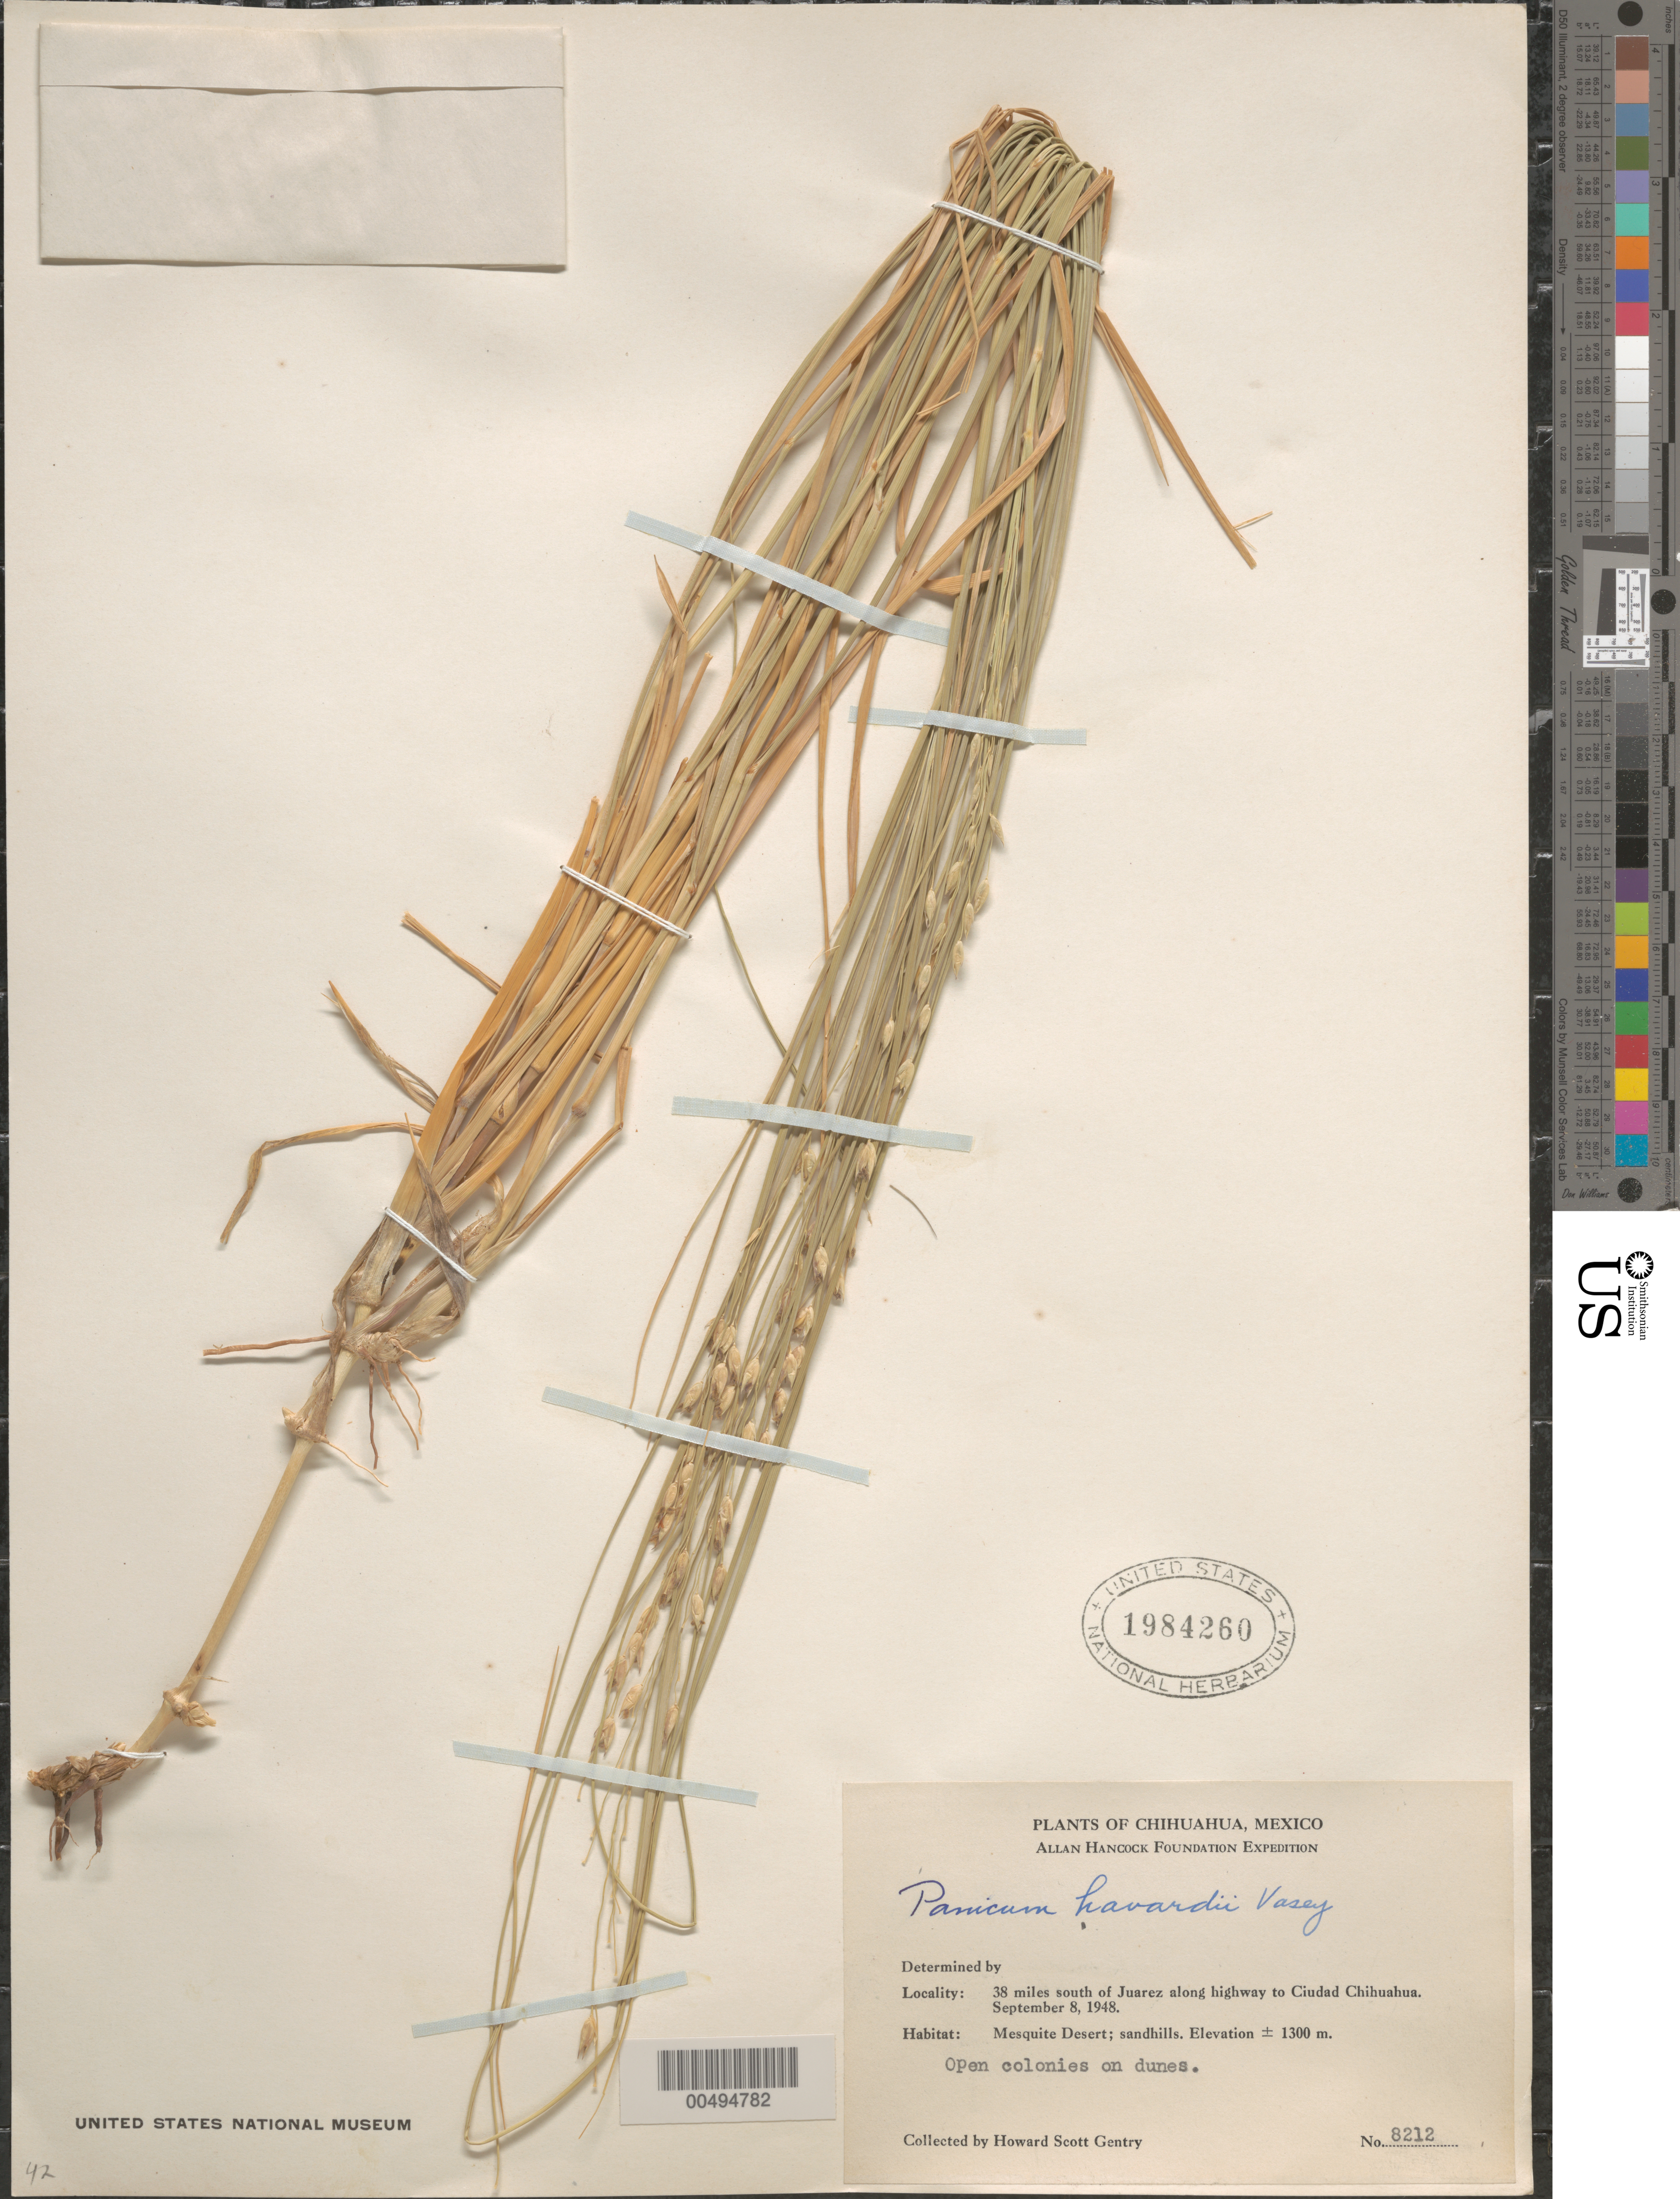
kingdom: Plantae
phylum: Tracheophyta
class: Liliopsida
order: Poales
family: Poaceae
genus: Panicum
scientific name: Panicum virgatum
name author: L.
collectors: H. S. Gentry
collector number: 8212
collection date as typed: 8 Sep 1948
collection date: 1948-09-08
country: Mexico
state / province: Chihuahua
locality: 38 mi S of Juarez along hwy to Ciudad Chihuahua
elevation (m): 1300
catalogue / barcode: US 1984260